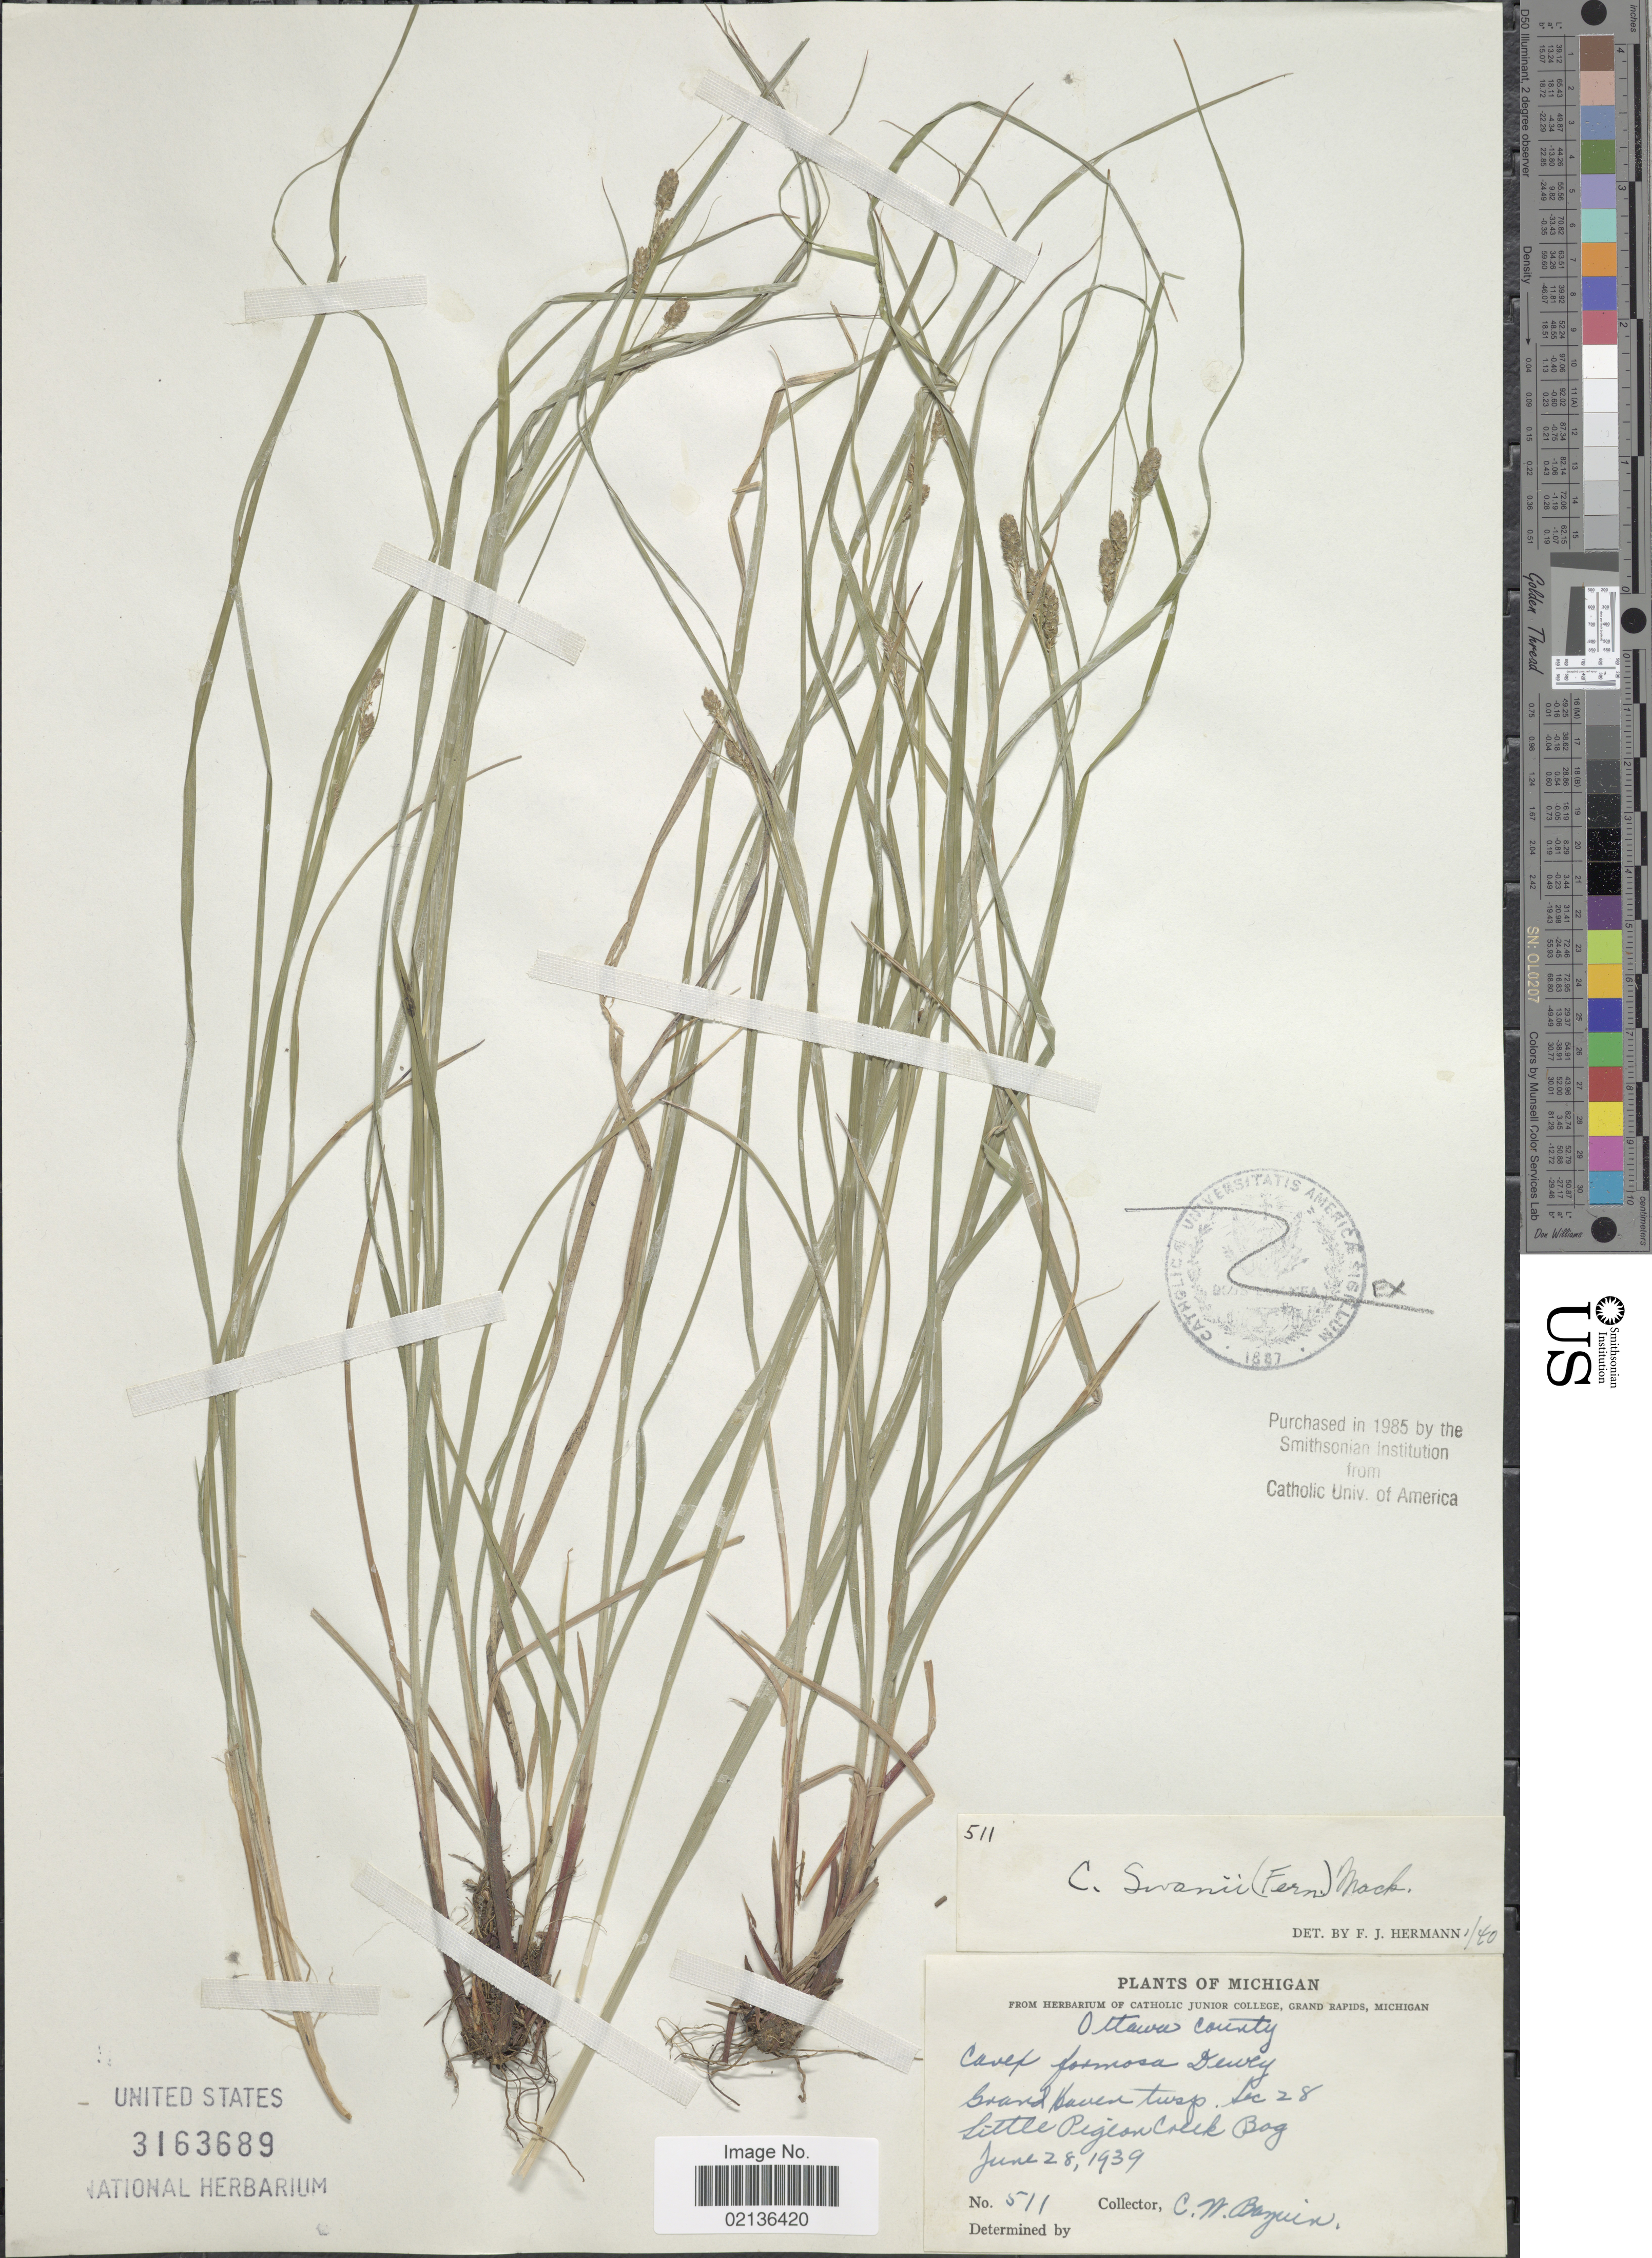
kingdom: Plantae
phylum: Tracheophyta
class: Liliopsida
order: Poales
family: Cyperaceae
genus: Carex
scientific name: Carex swanii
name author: (Fernald) Mack.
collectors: C. Bazuin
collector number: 511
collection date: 1939-06-28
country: United States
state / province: Michigan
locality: Grand Haven Twp, Sec 28 Little Pigeon Creek Bog, Ottawa County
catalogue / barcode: US 3163689